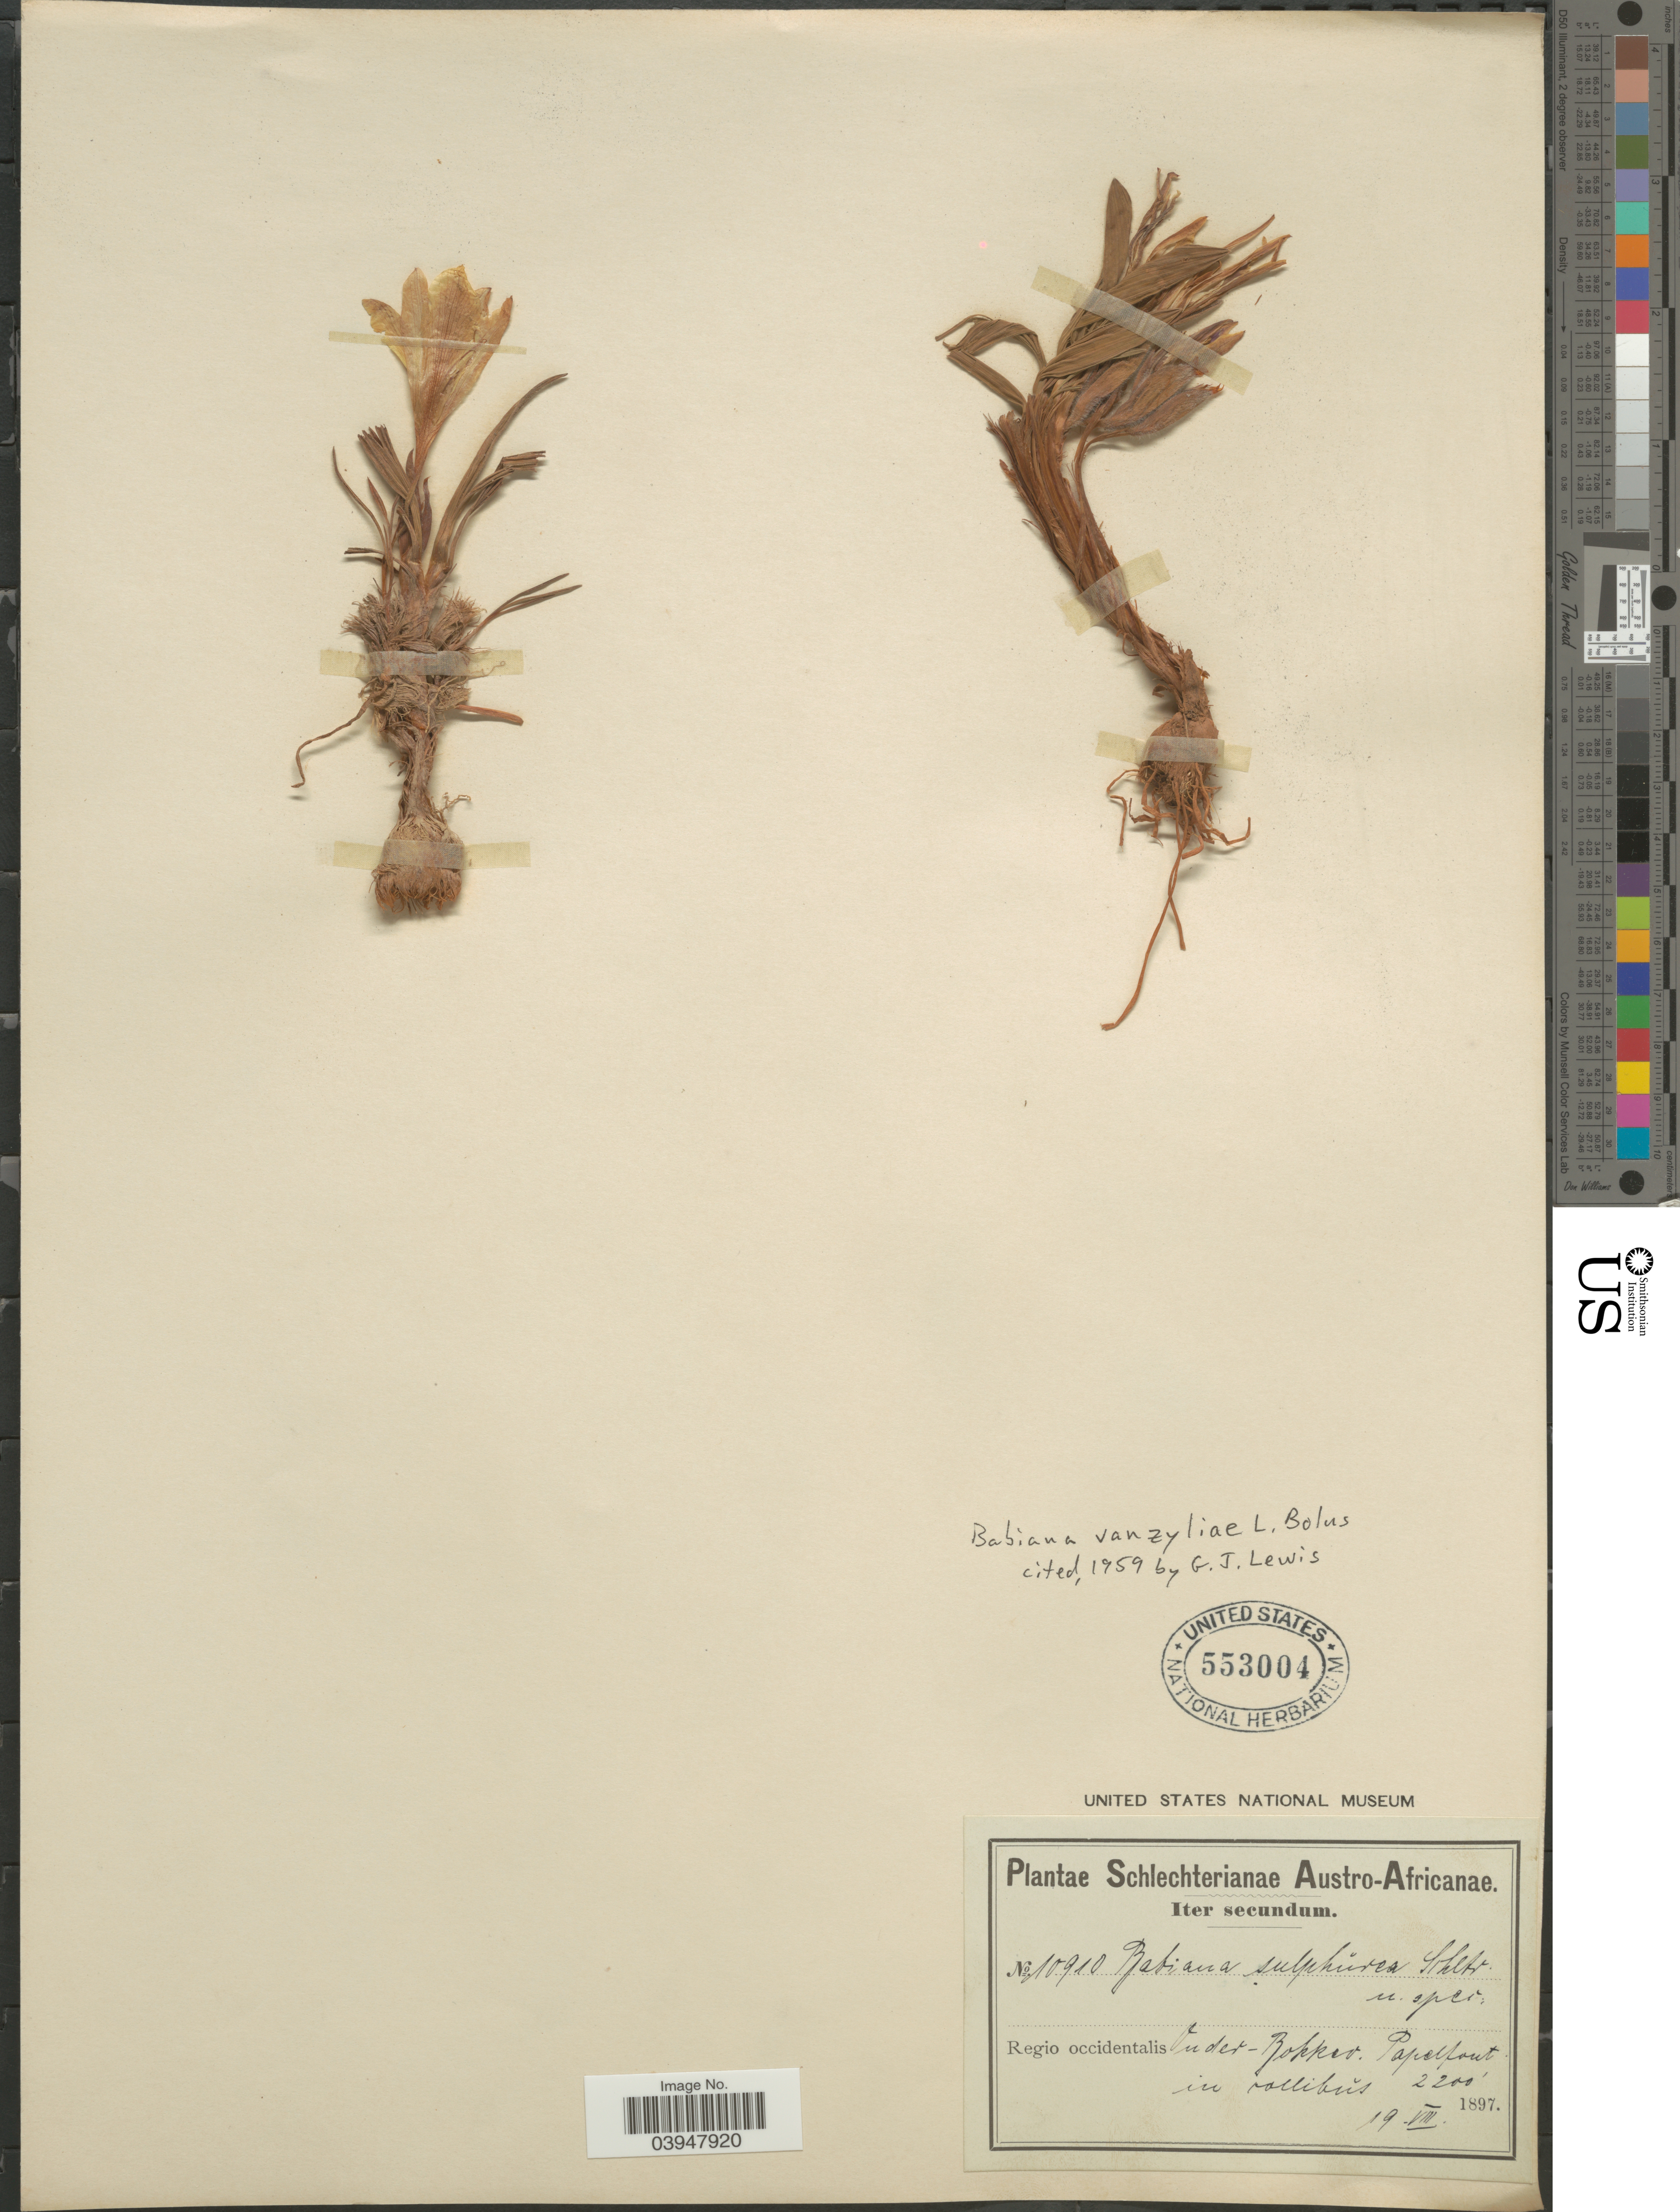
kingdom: Plantae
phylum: Tracheophyta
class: Liliopsida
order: Asparagales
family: Iridaceae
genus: Babiana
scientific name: Babiana vanzijliae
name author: L. Bolus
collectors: Schlechter, --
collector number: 10910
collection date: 1897-08-19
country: South Africa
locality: Austro-Africanae. Regio occidentalis Ouder - Bokkev. Papelfont in collibús.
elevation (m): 671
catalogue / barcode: US 553004